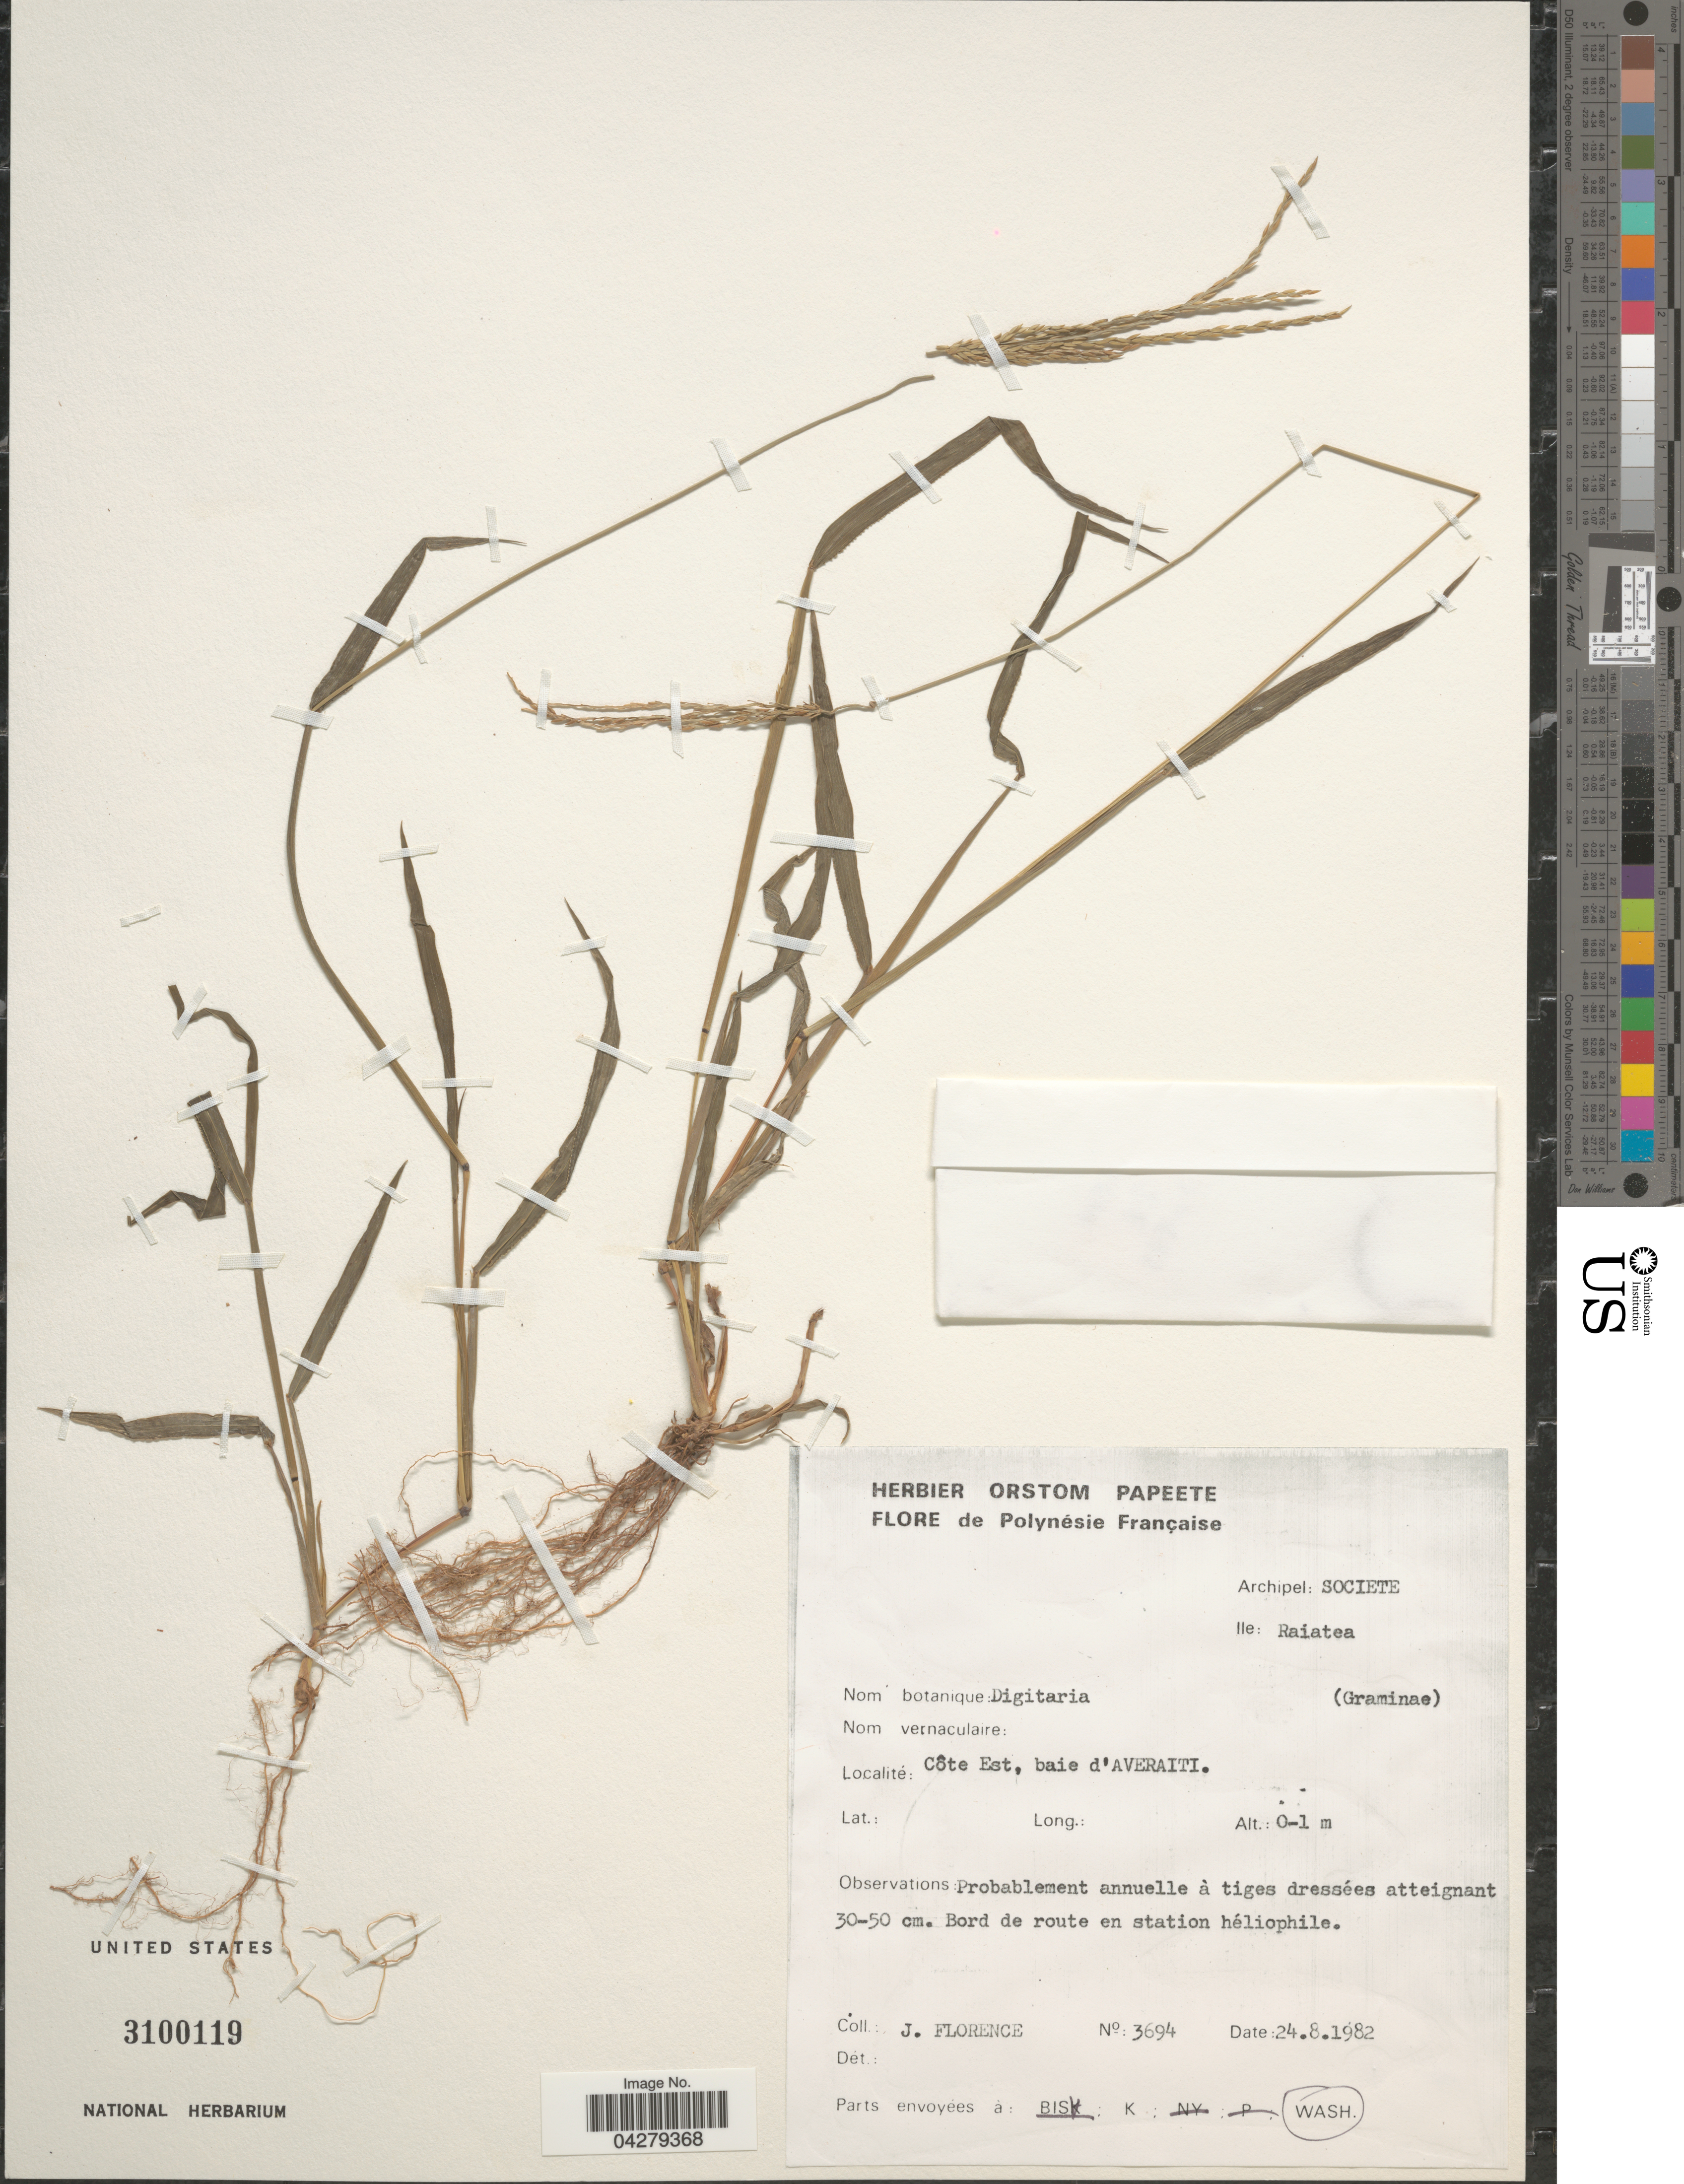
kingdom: Plantae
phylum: Tracheophyta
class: Liliopsida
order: Poales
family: Poaceae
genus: Digitaria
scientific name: Digitaria sp.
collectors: J. Florence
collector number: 3694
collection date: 1982-08-24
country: French Polynesia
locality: Polynésie Française. Archipel: Societe. Ile: Raiatea. Côte Est, baie d'Averaiti.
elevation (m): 0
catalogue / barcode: US 3100119